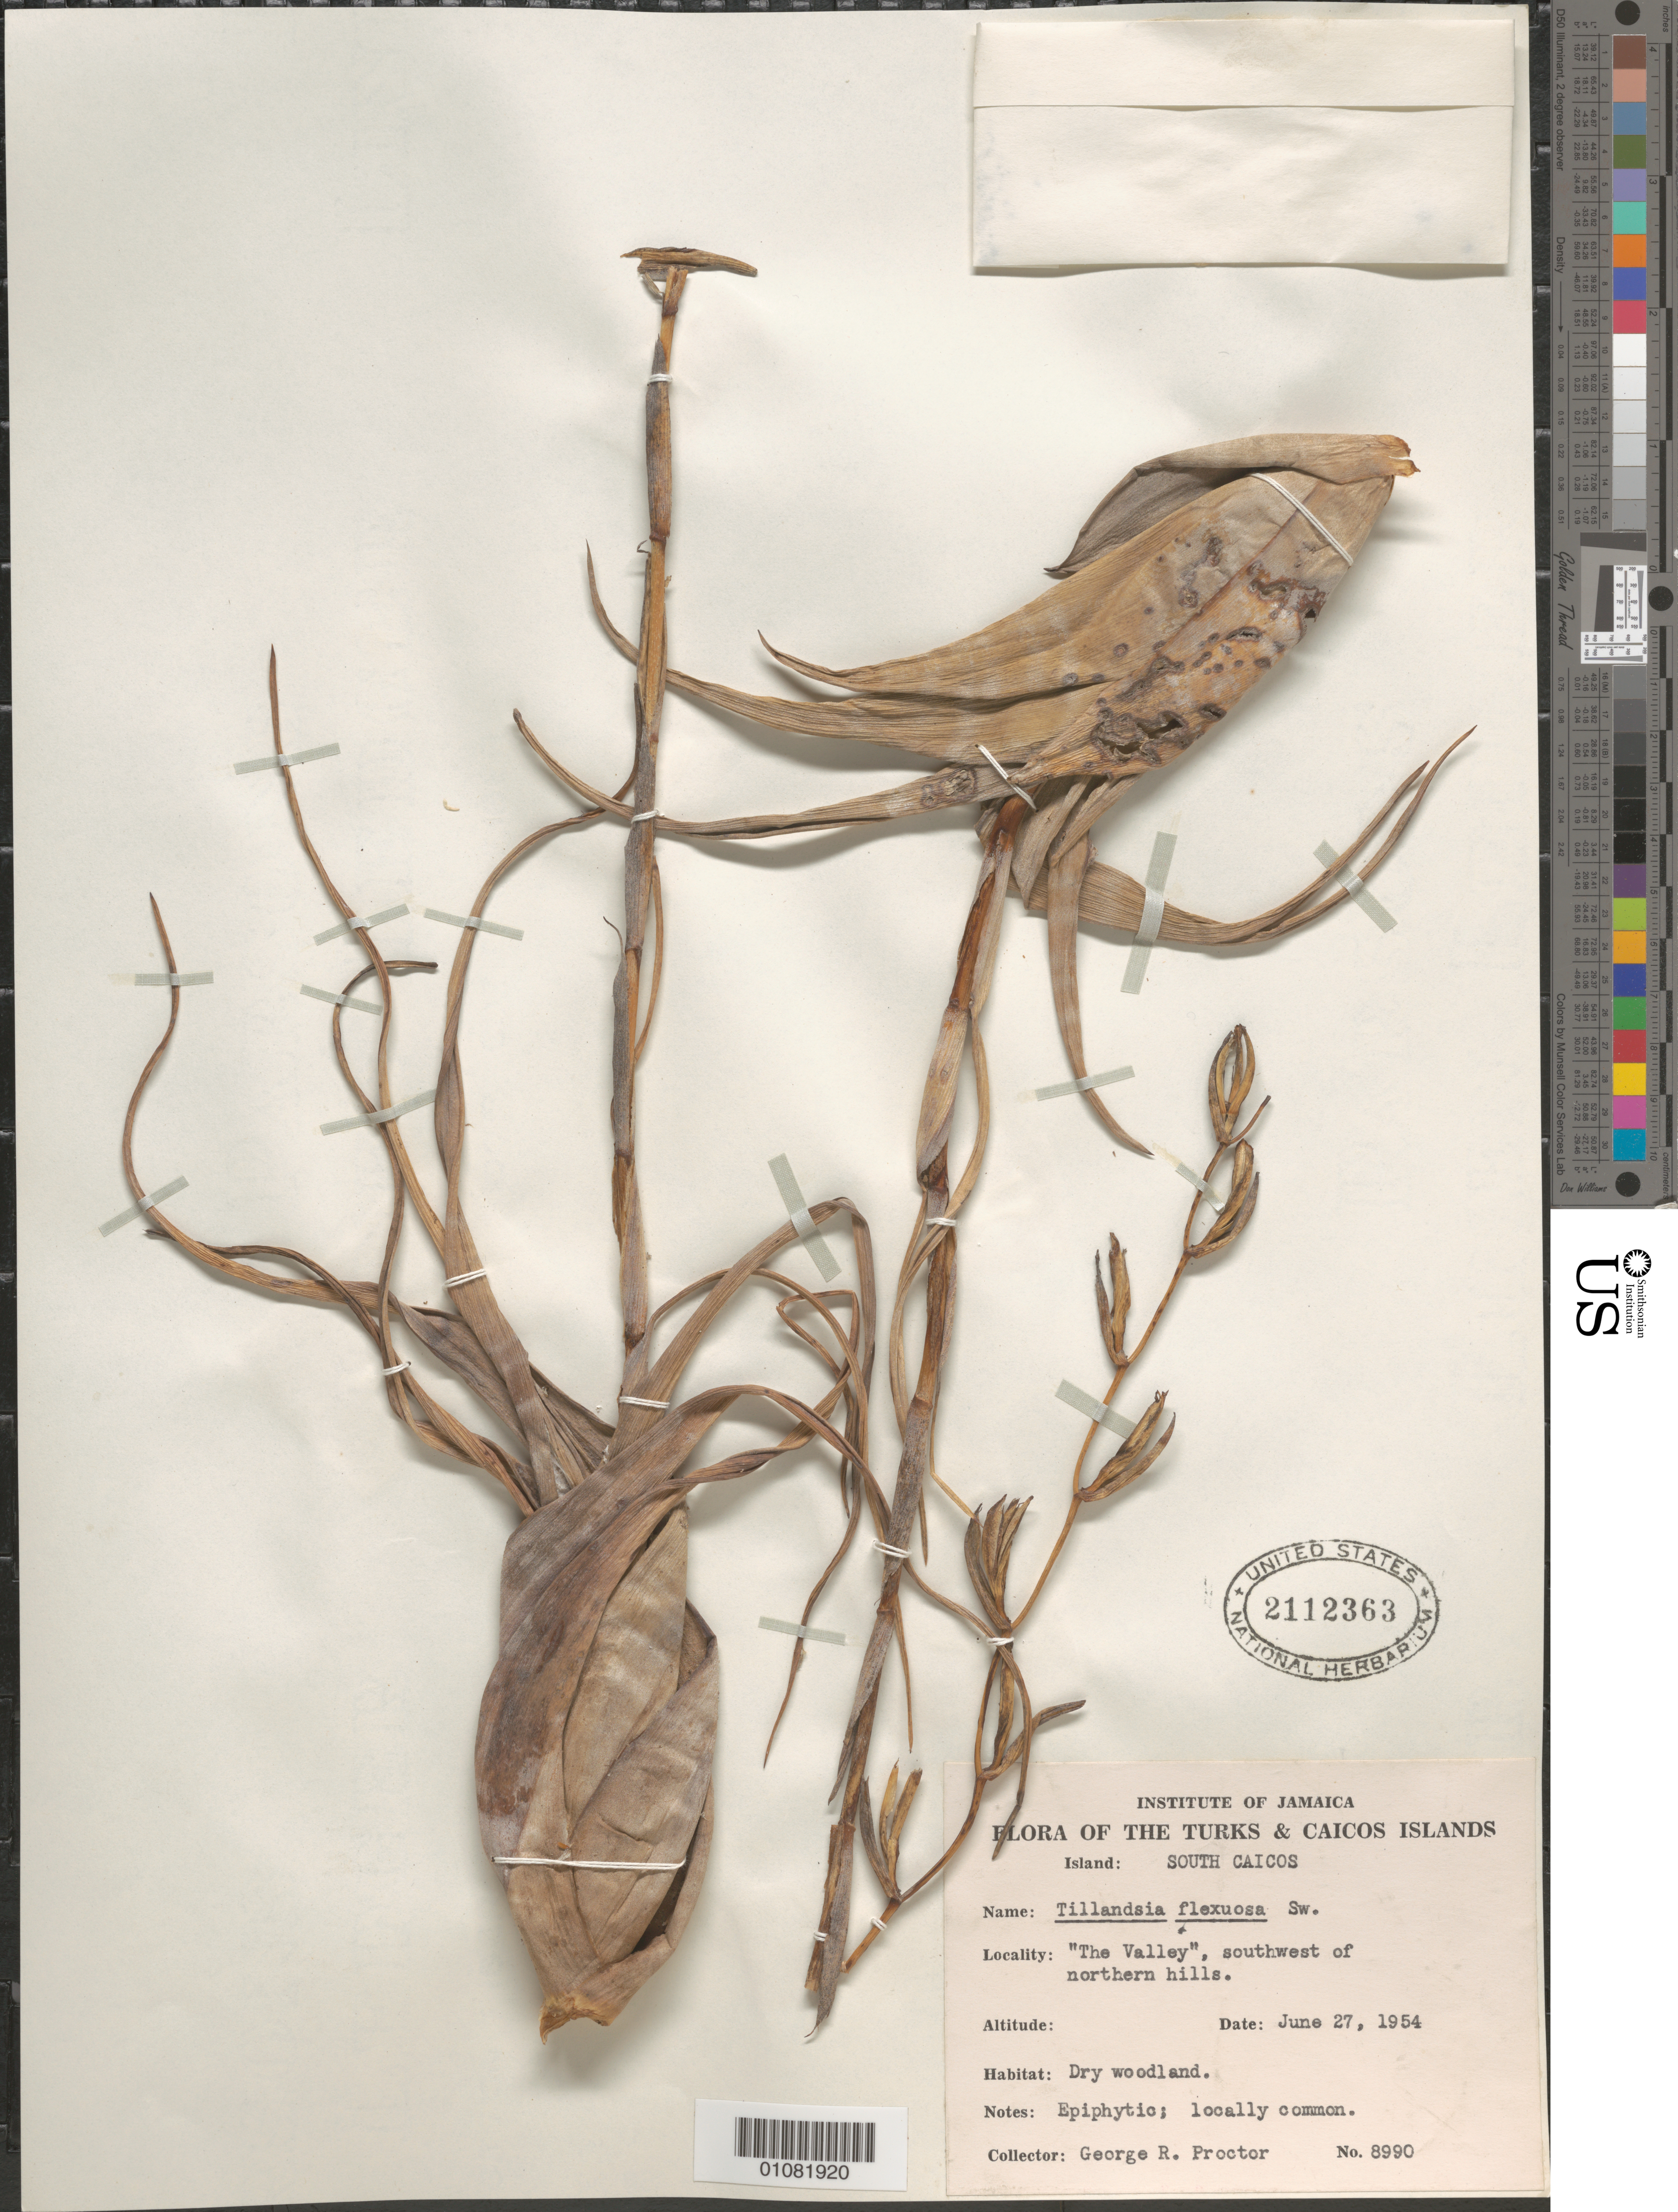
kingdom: Plantae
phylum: Tracheophyta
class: Liliopsida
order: Poales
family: Bromeliaceae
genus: Tillandsia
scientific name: Tillandsia flexuosa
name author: Sw.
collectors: G. R. Proctor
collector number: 8990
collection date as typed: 27 Jun 1954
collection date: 1954-06-27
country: Turks and Caicos Islands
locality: South Caicos. "The Valley," SW of northern hills.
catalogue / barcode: US 2112363